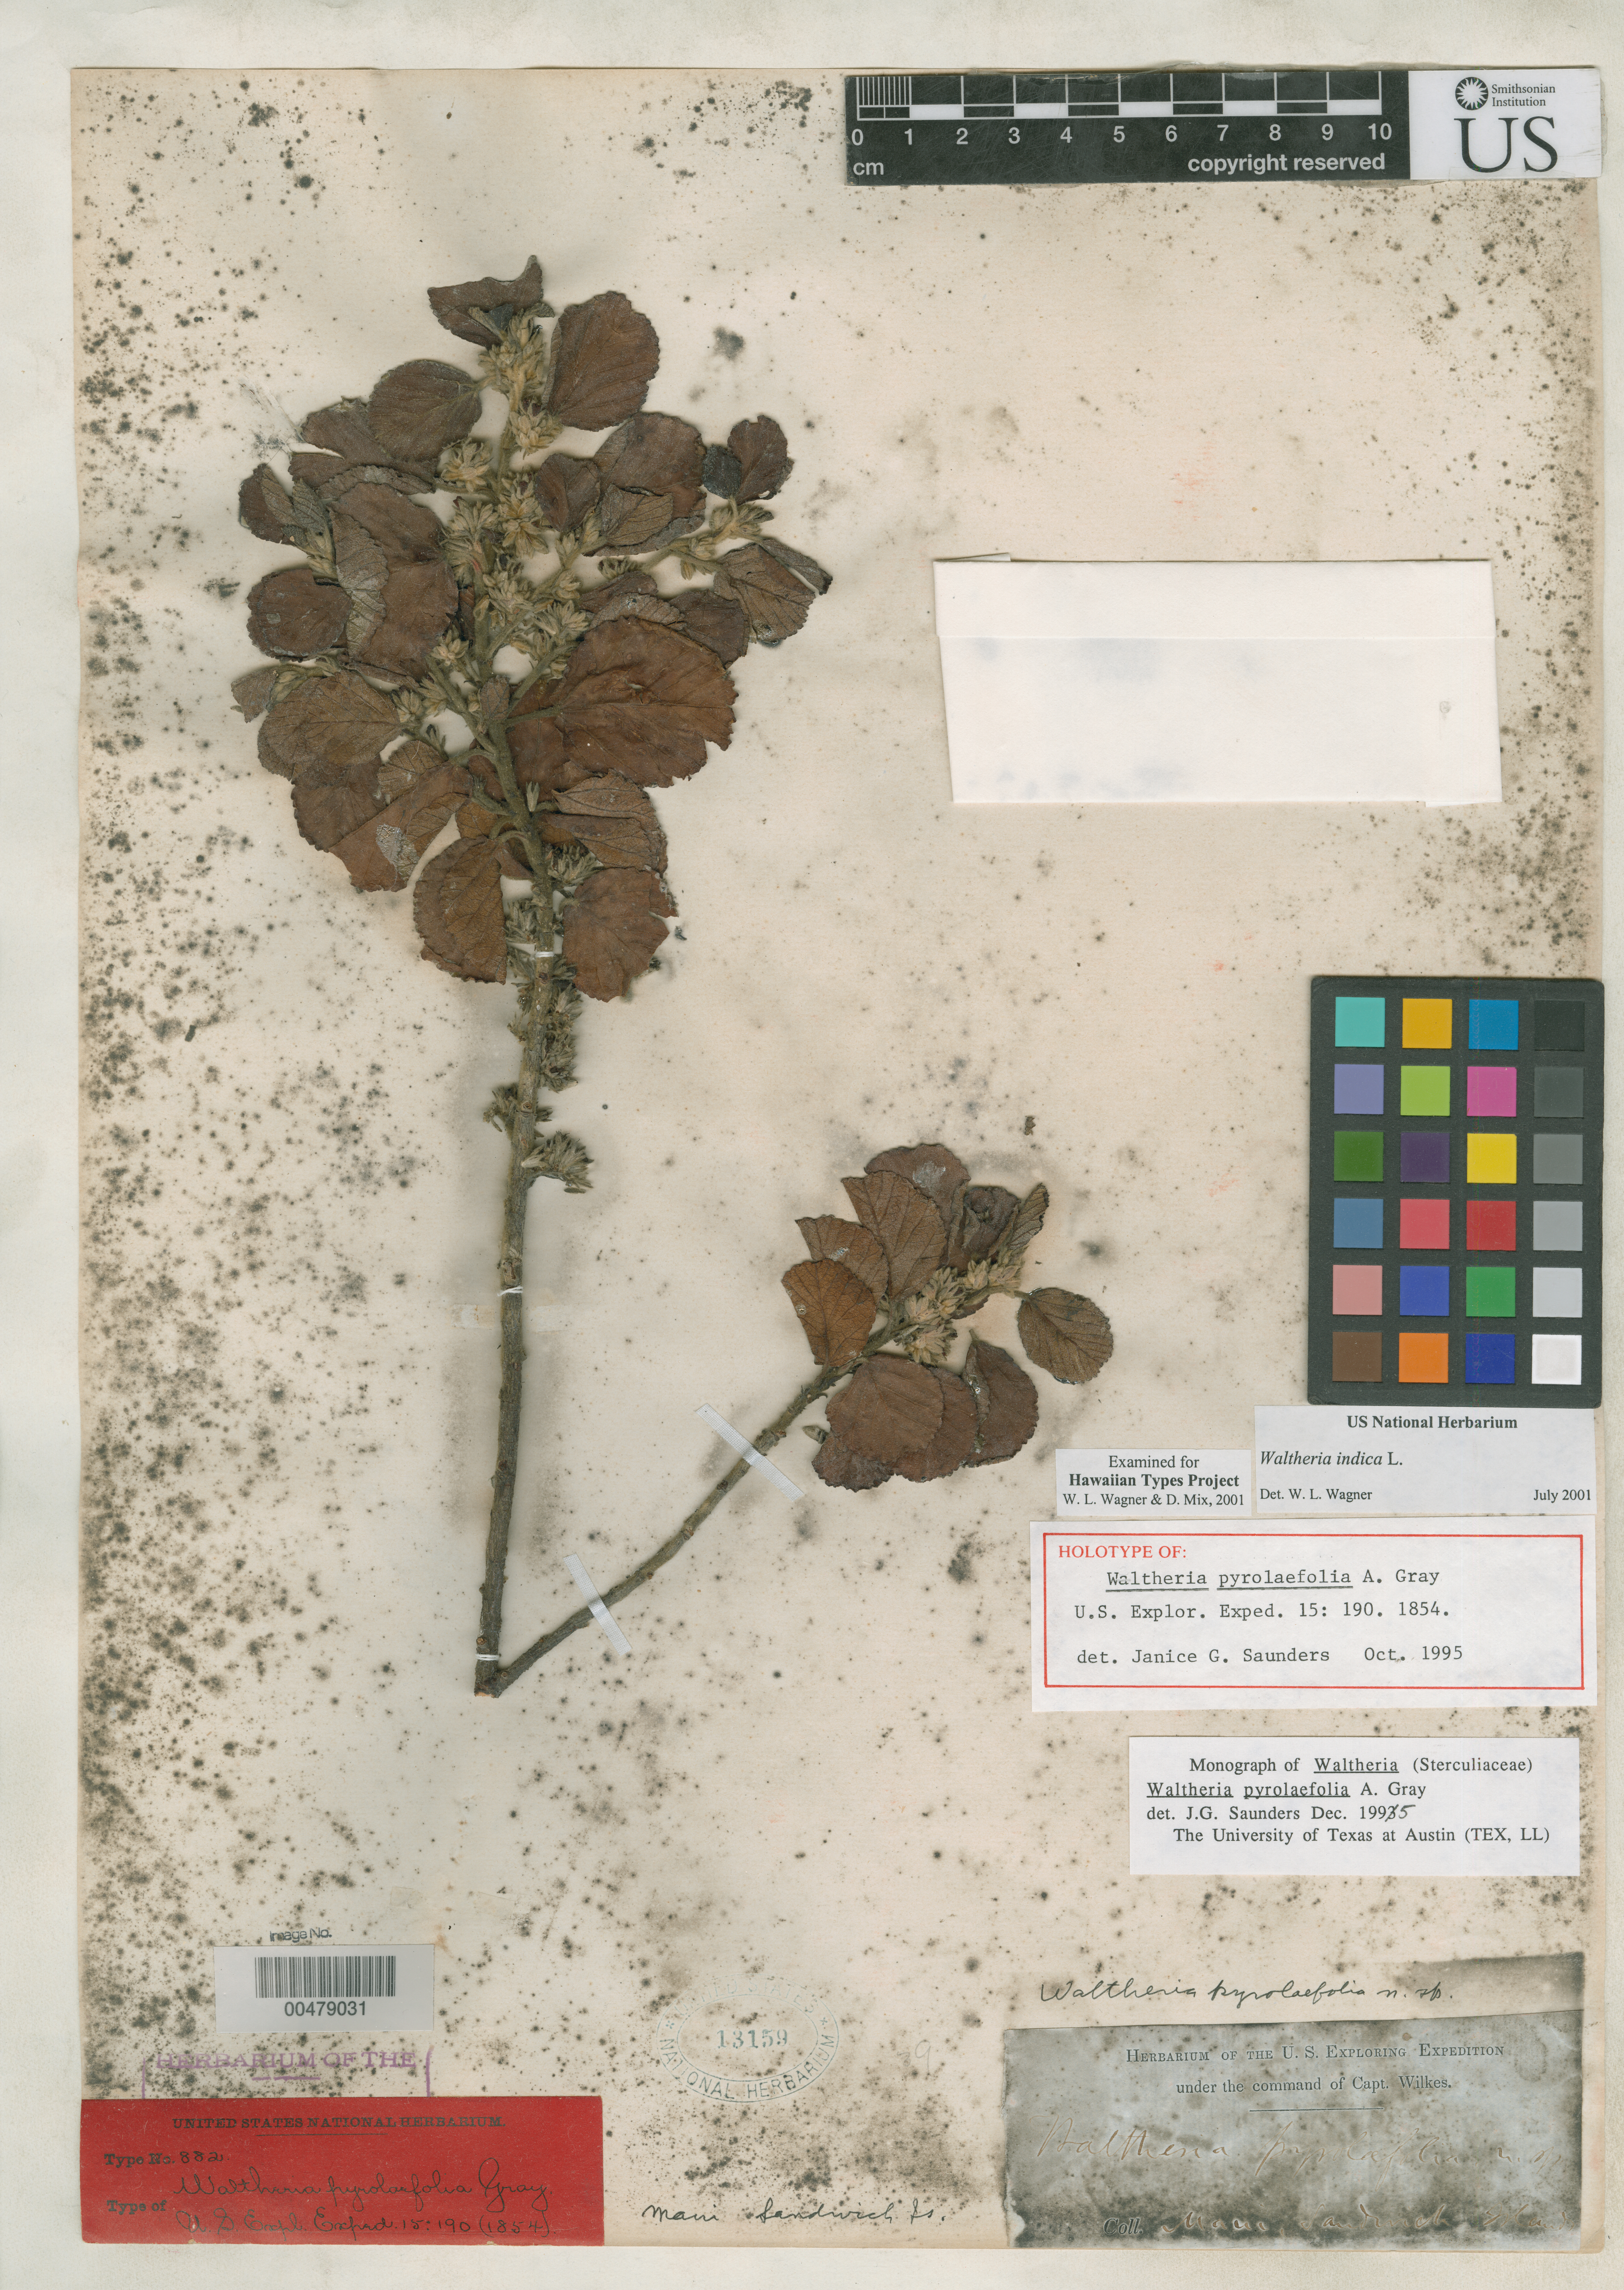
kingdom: Plantae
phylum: Tracheophyta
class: Magnoliopsida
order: Malvales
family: Malvaceae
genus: Waltheria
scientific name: Waltheria pyrolaefolia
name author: A. Gray in Wilkes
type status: Holotype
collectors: Wilkes Explor. Exped.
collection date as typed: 1838 to -- --- 1842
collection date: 1838/1842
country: United States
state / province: Hawaii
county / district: Maui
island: Maui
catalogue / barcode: US 13159